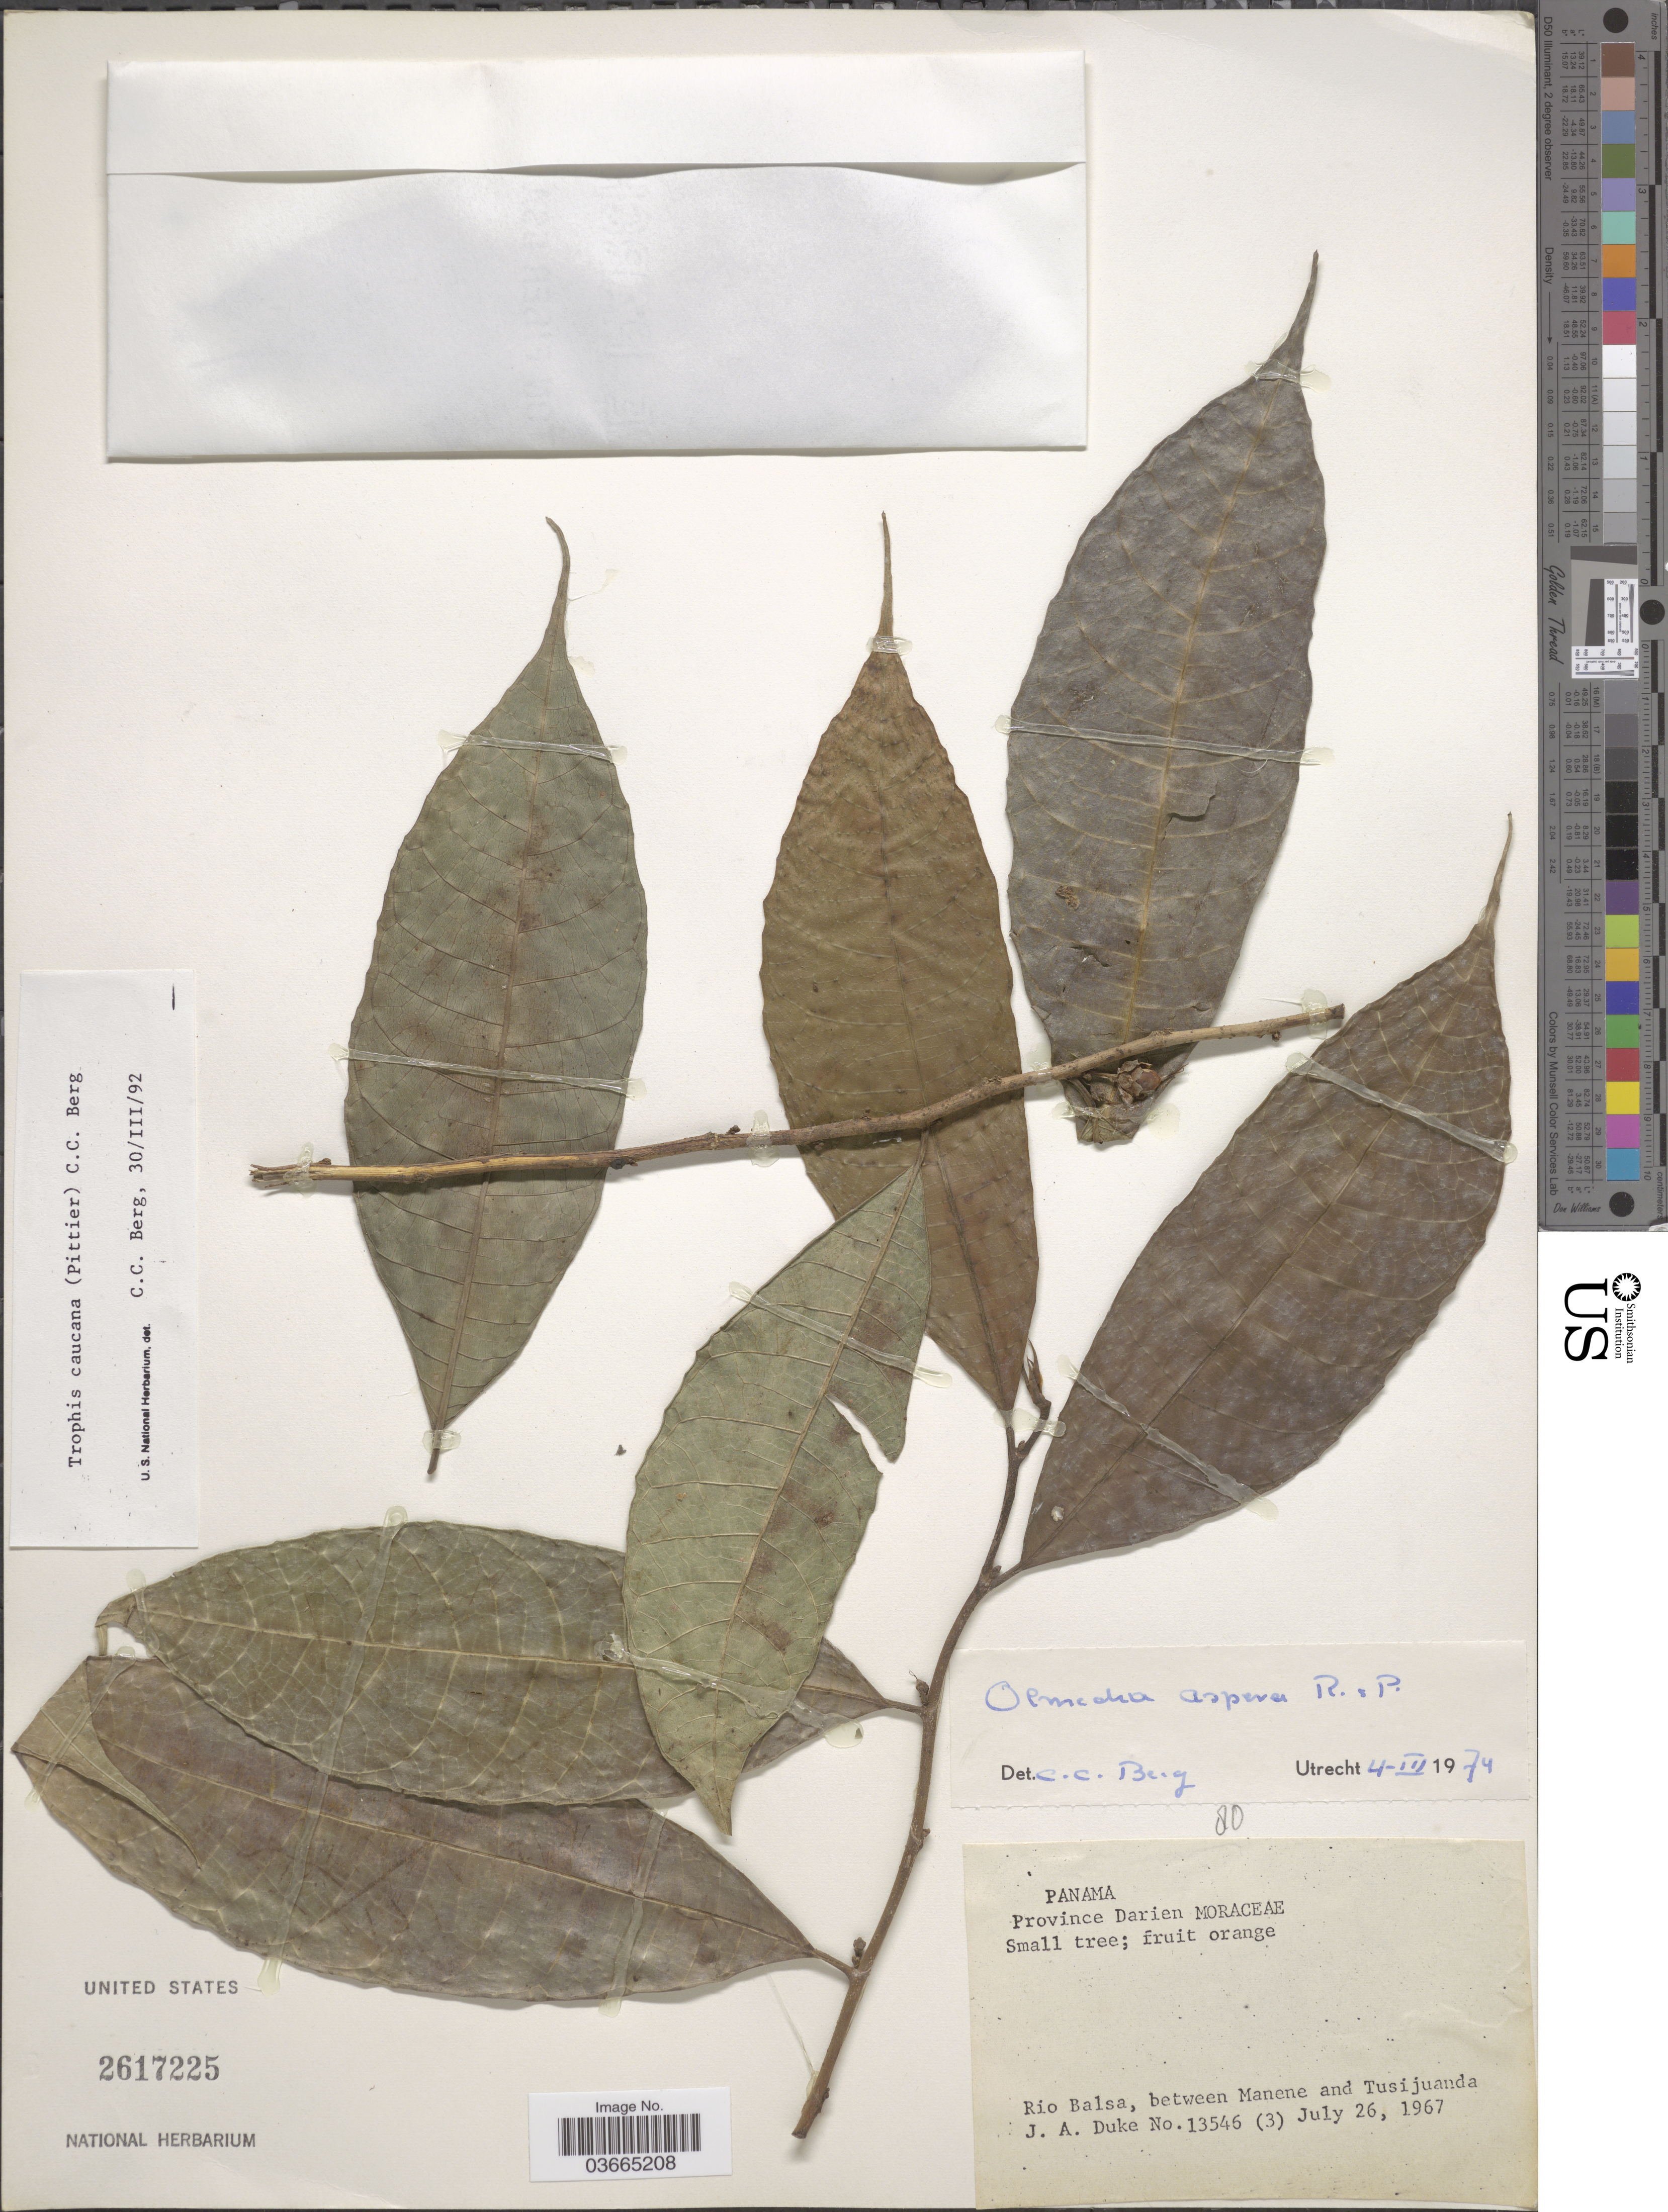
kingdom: Plantae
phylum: Tracheophyta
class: Magnoliopsida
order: Rosales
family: Moraceae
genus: Olmedia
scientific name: Olmedia aspera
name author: Ruiz & Pav.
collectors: J. A. Duke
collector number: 13546(3)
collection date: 1967-07-26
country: Panama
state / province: Darien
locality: Rio Balsa, between Manene and Tusijuanda.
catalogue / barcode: US 2617225